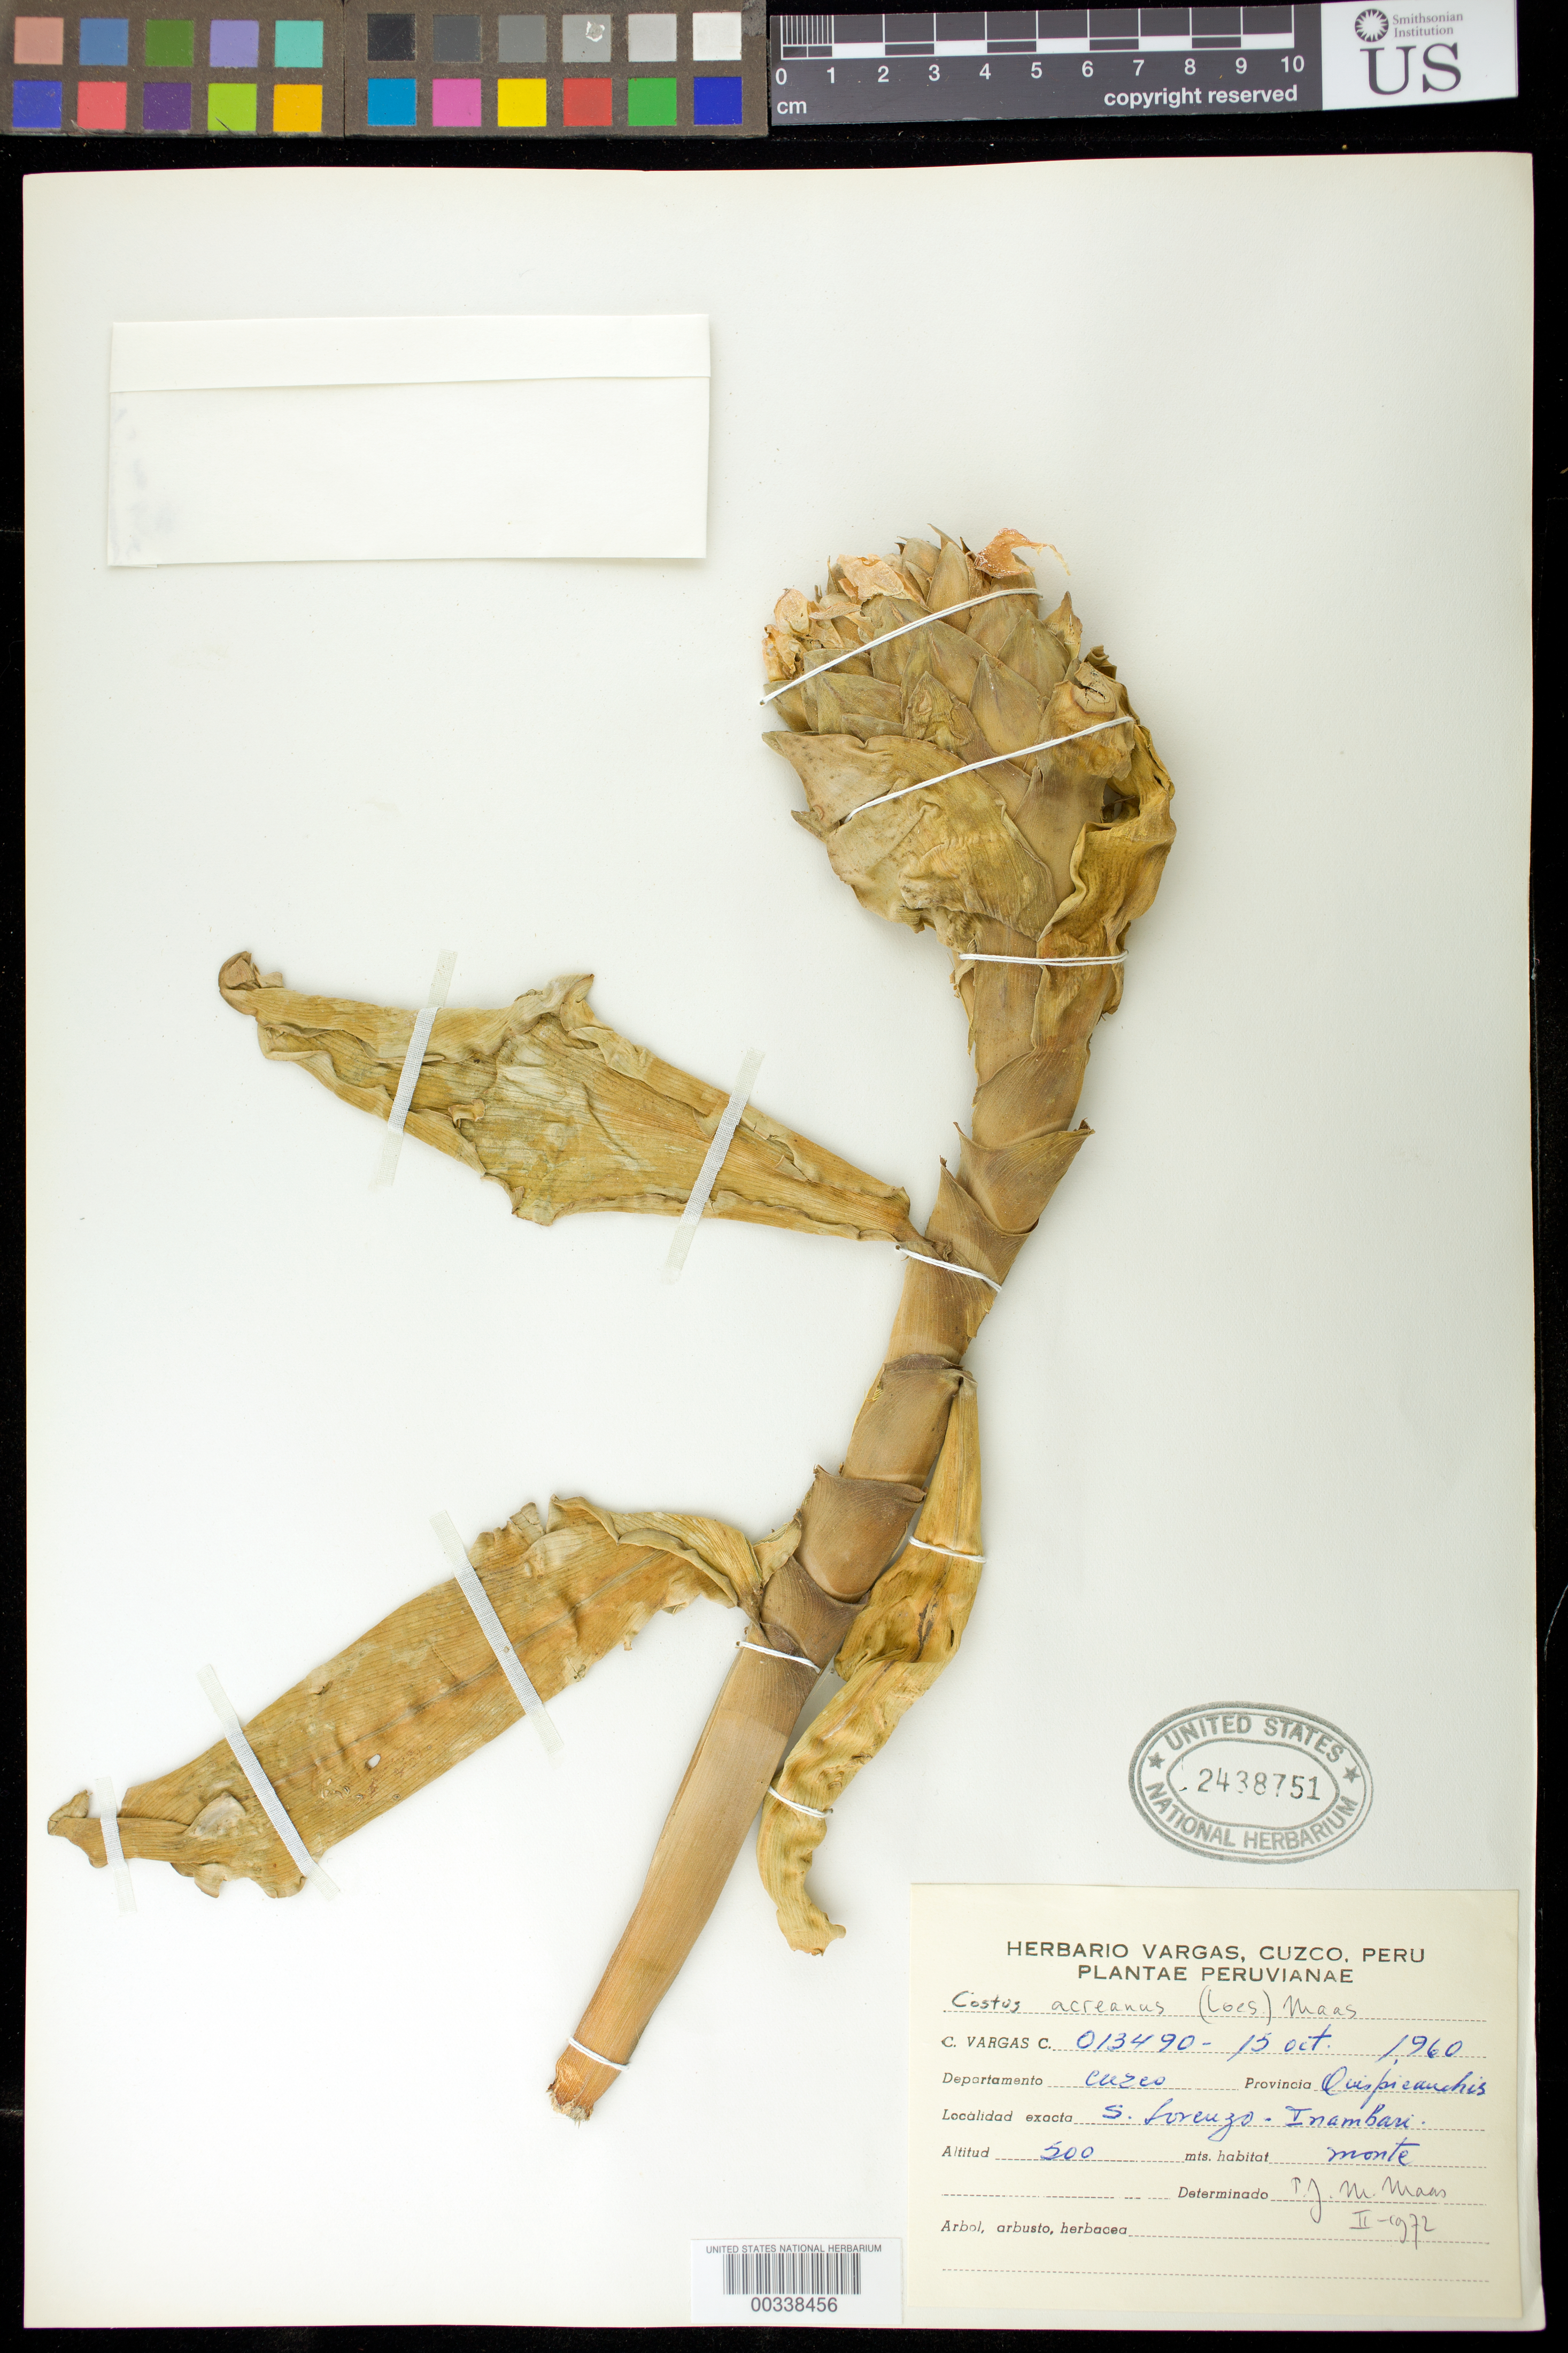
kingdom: Plantae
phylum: Tracheophyta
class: Liliopsida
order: Zingiberales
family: Costaceae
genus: Costus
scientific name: Costus acreanus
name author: (Loes.) Maas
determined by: Maas, Paul J. M.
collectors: C. Vargas Calderón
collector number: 013490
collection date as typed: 15 Oct 1960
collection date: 1960-10-15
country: Peru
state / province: Cusco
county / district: Quispicanchis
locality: San Lorenzo - Inambari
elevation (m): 500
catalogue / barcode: US 2438751